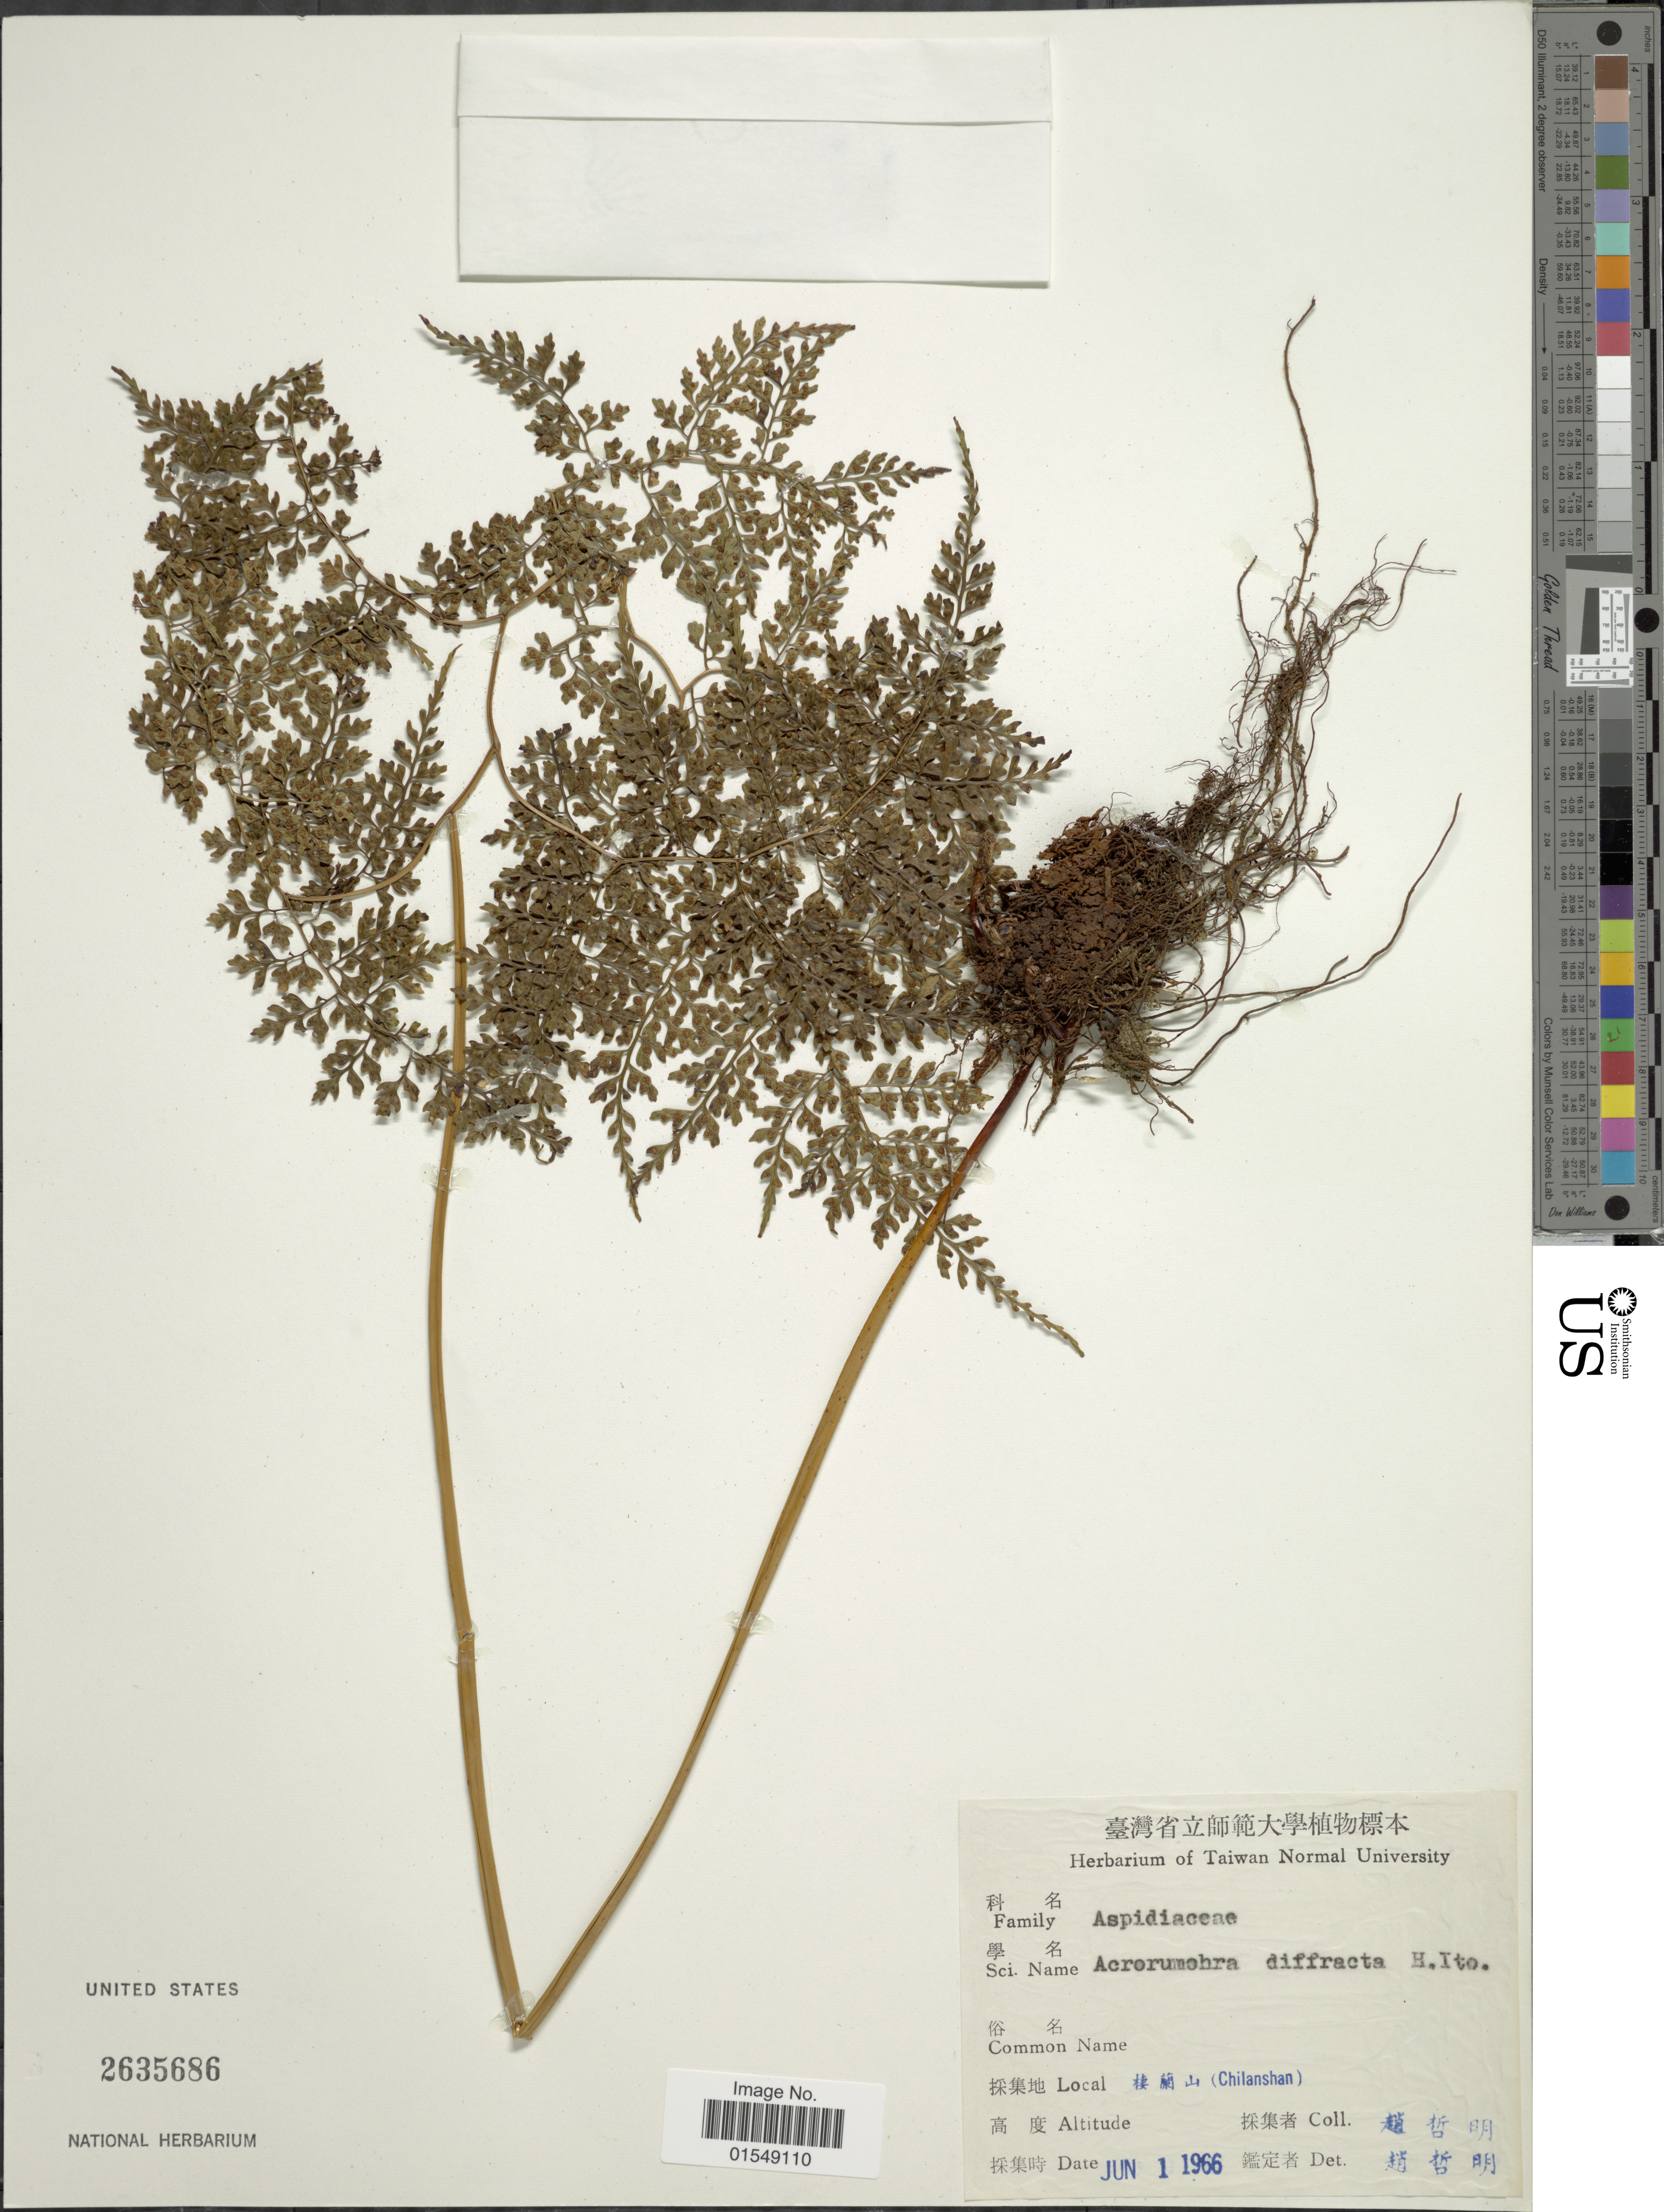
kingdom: Plantae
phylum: Tracheophyta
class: Polypodiopsida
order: Polypodiales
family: Dryopteridaceae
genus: Arachniodes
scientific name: Arachniodes diffracta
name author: (Baker) Ching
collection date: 1966-06-01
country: Taiwan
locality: Chilansan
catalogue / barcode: US 2635686